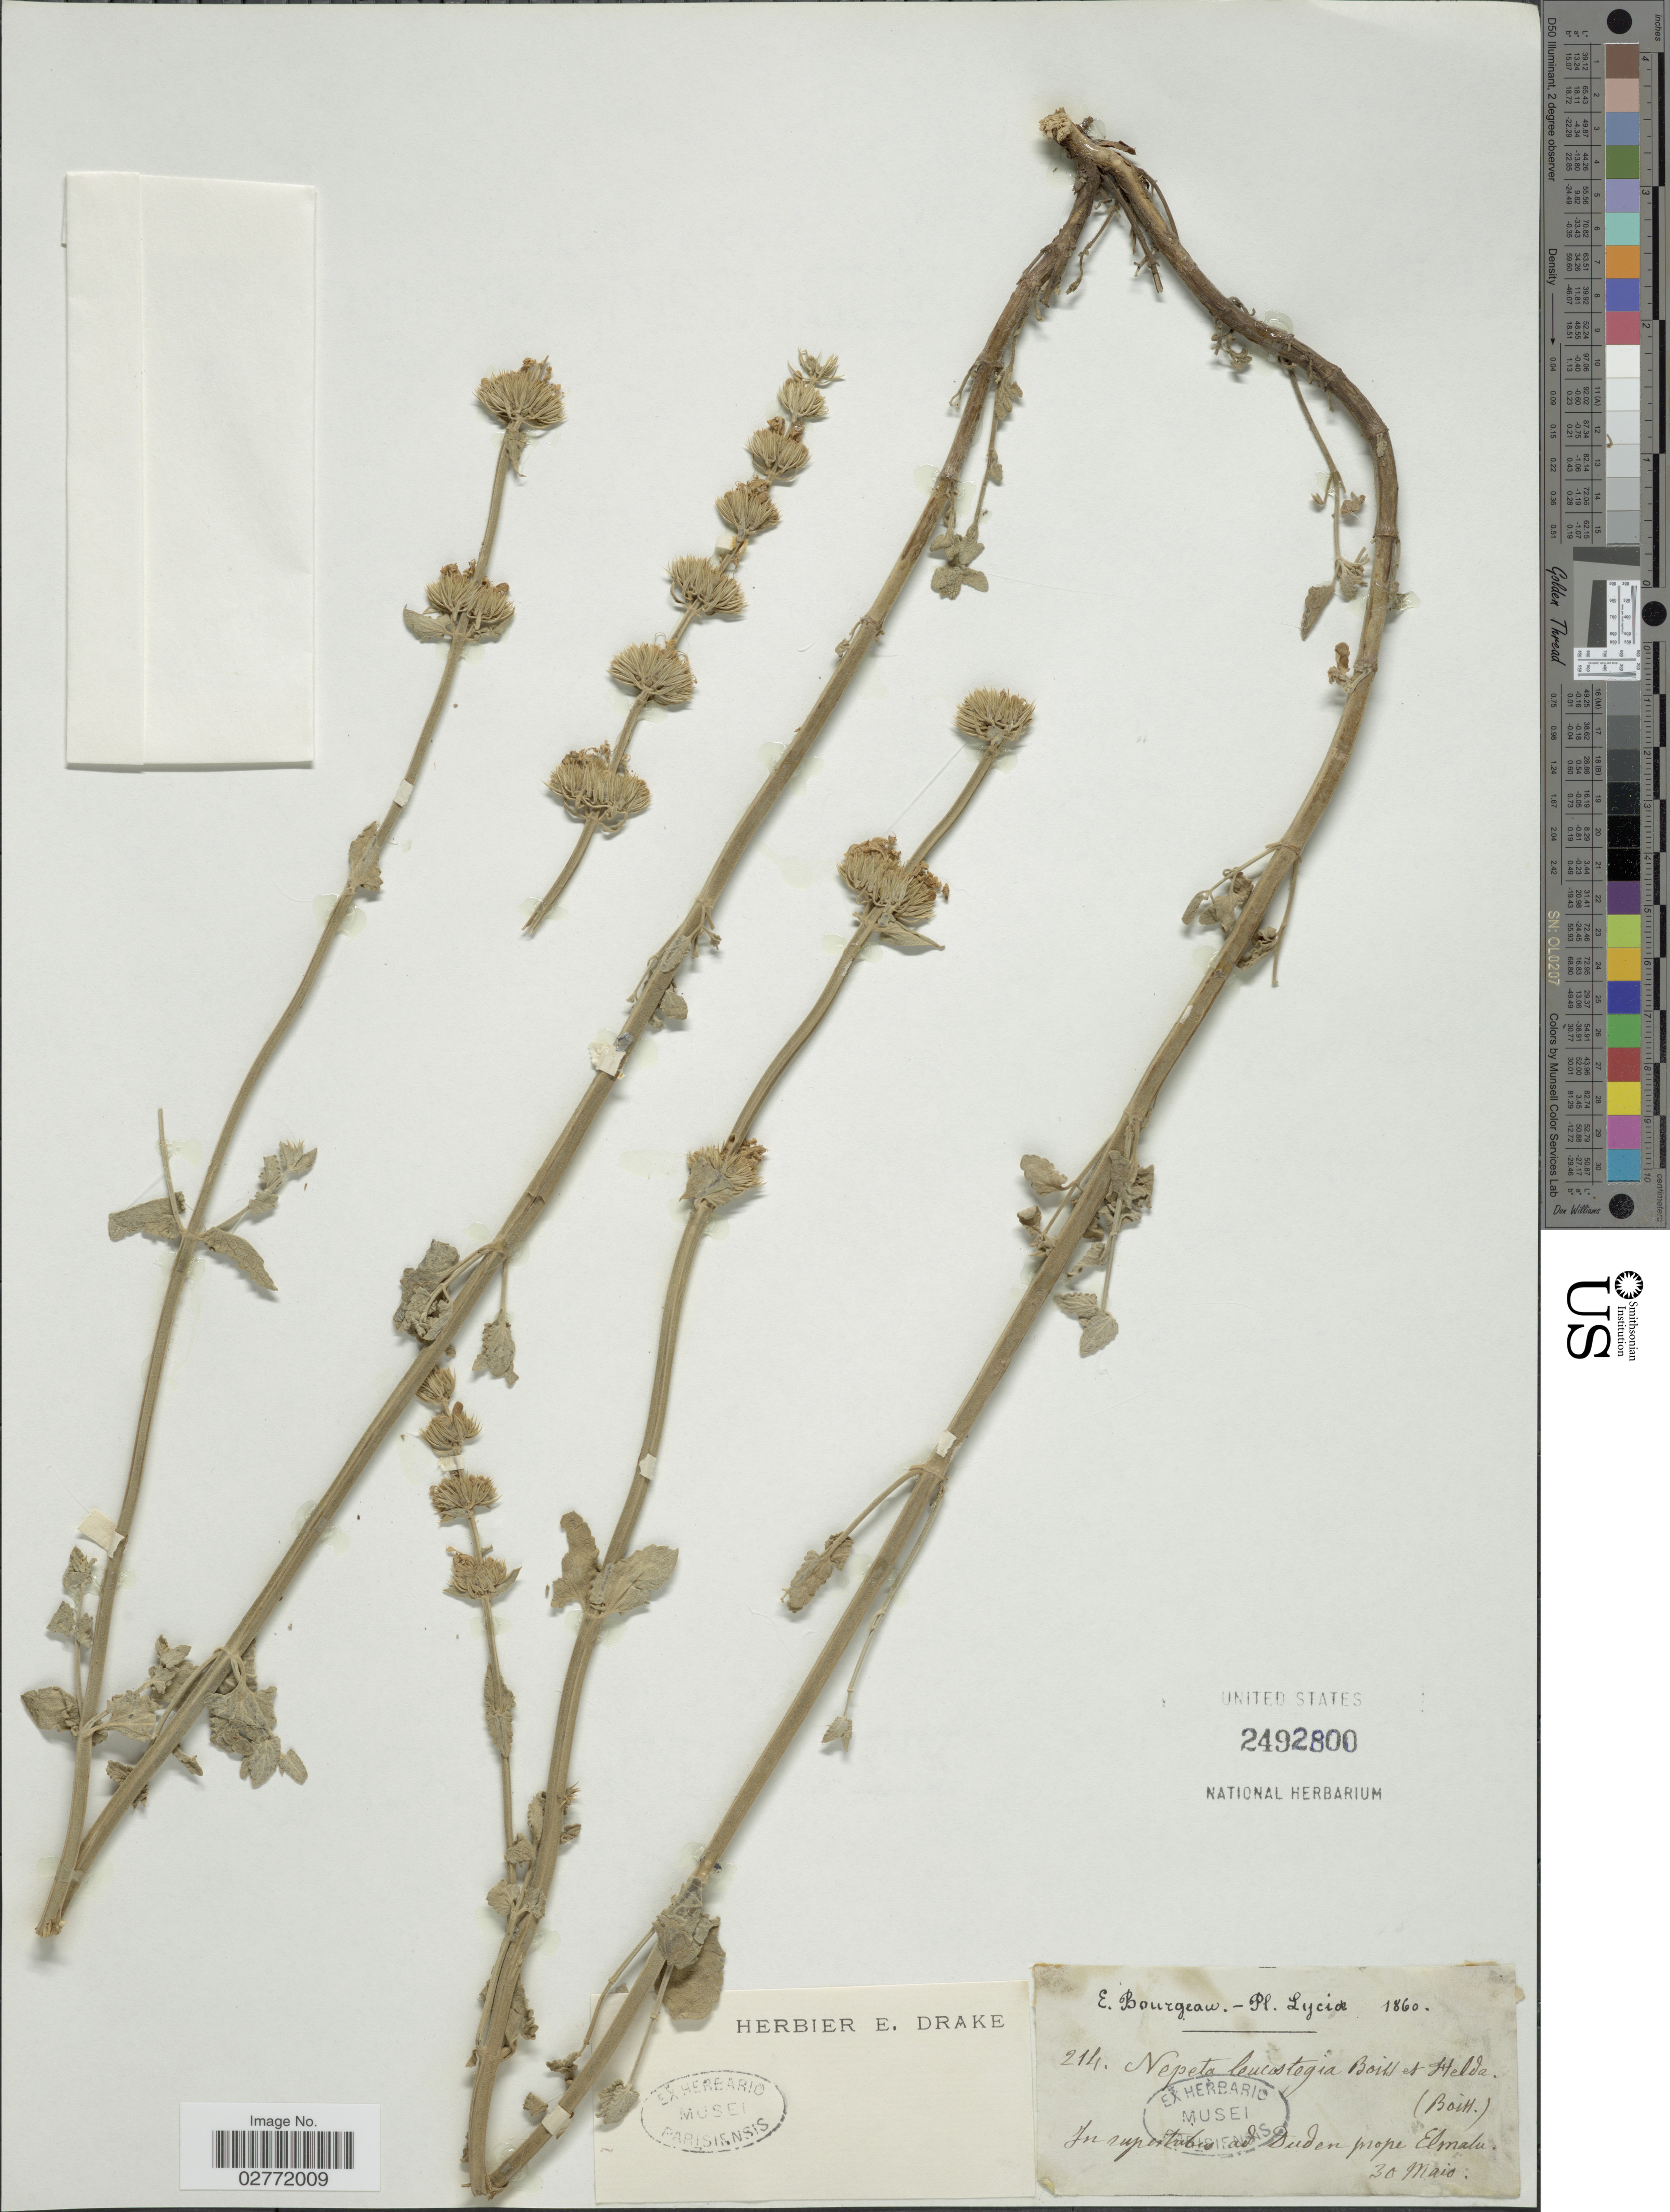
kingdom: Plantae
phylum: Tracheophyta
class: Magnoliopsida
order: Lamiales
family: Lamiaceae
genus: Nepeta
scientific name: Nepeta leucostegia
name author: Boiss. & Heldr.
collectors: E. Bourgeau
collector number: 214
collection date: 1860-05-30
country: Turkey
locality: Lycæ. In rupestribus ad Duden prope Elmalu.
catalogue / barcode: US 2492800